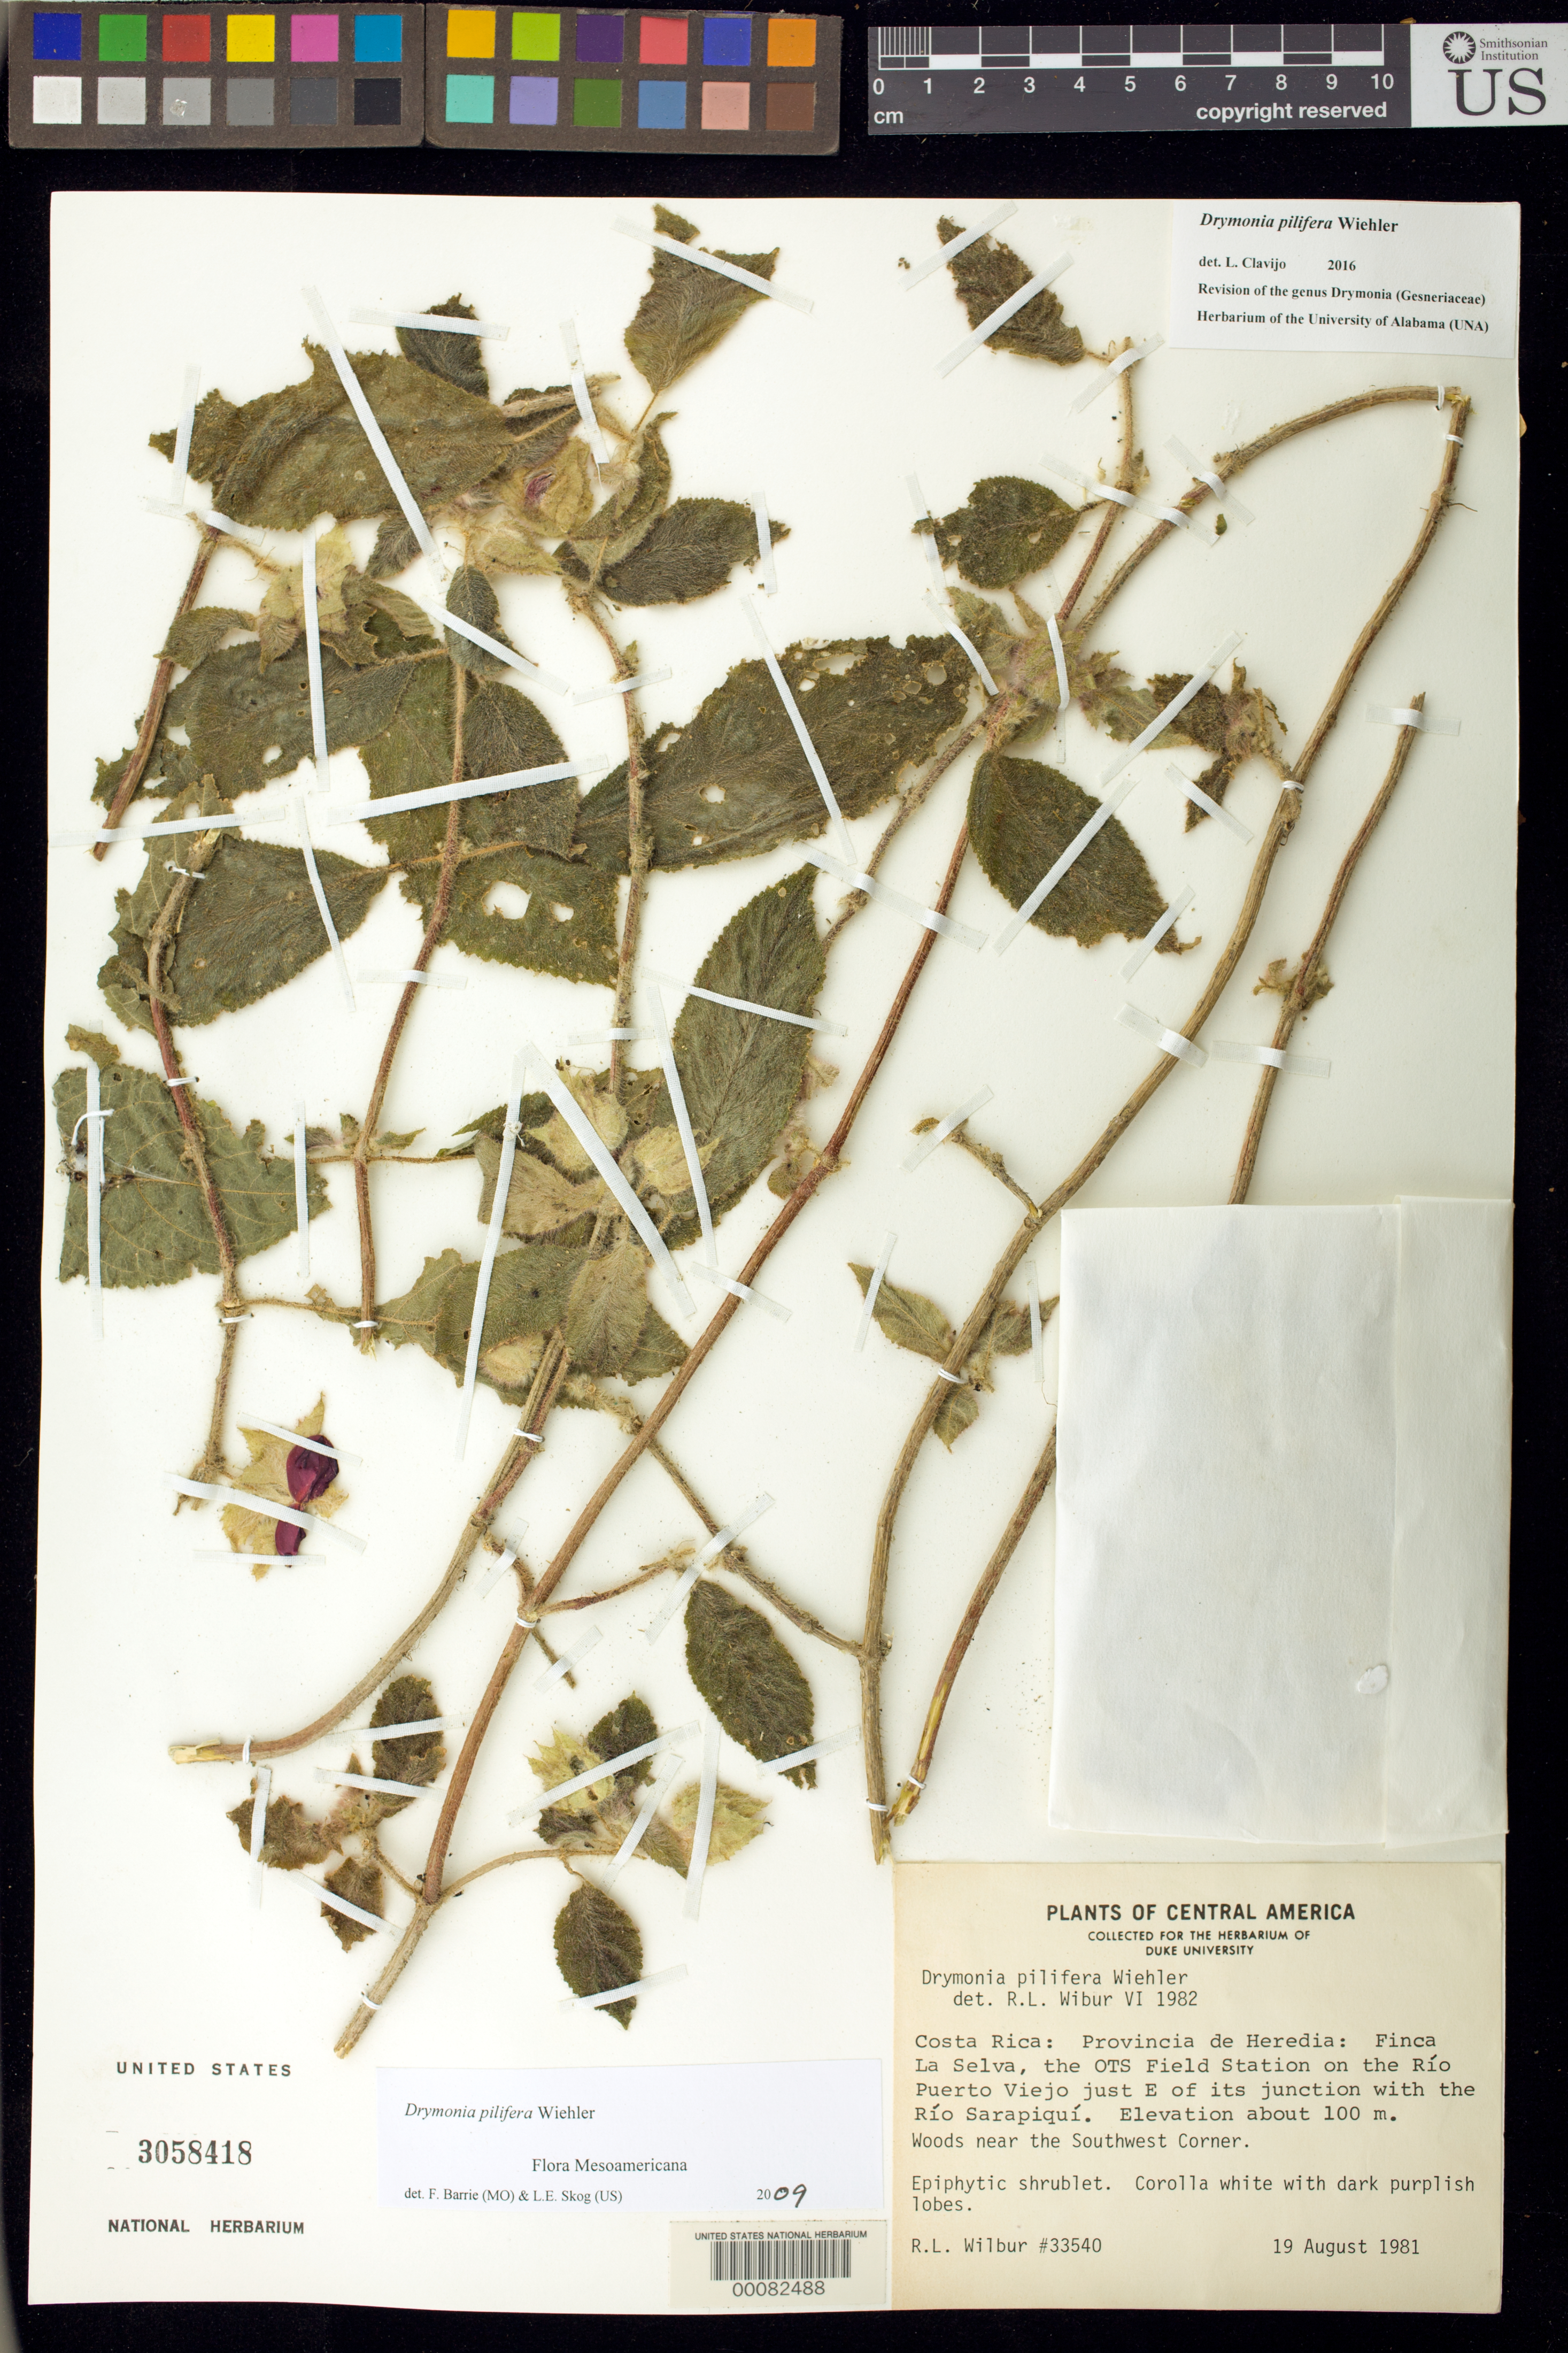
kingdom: Plantae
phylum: Tracheophyta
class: Magnoliopsida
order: Lamiales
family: Gesneriaceae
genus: Drymonia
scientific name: Drymonia pilifera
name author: Wiehler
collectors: R. L. Wilbur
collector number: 33540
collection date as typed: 19 Aug 1981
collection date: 1981-08-19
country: Costa Rica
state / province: Heredia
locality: Finca La Selva, the OTS Field Station on the Rio Puerto Viejo, just E of its junction with the Rio Sarapiqui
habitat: Woods near the southwest corner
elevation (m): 100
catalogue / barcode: US 3058418